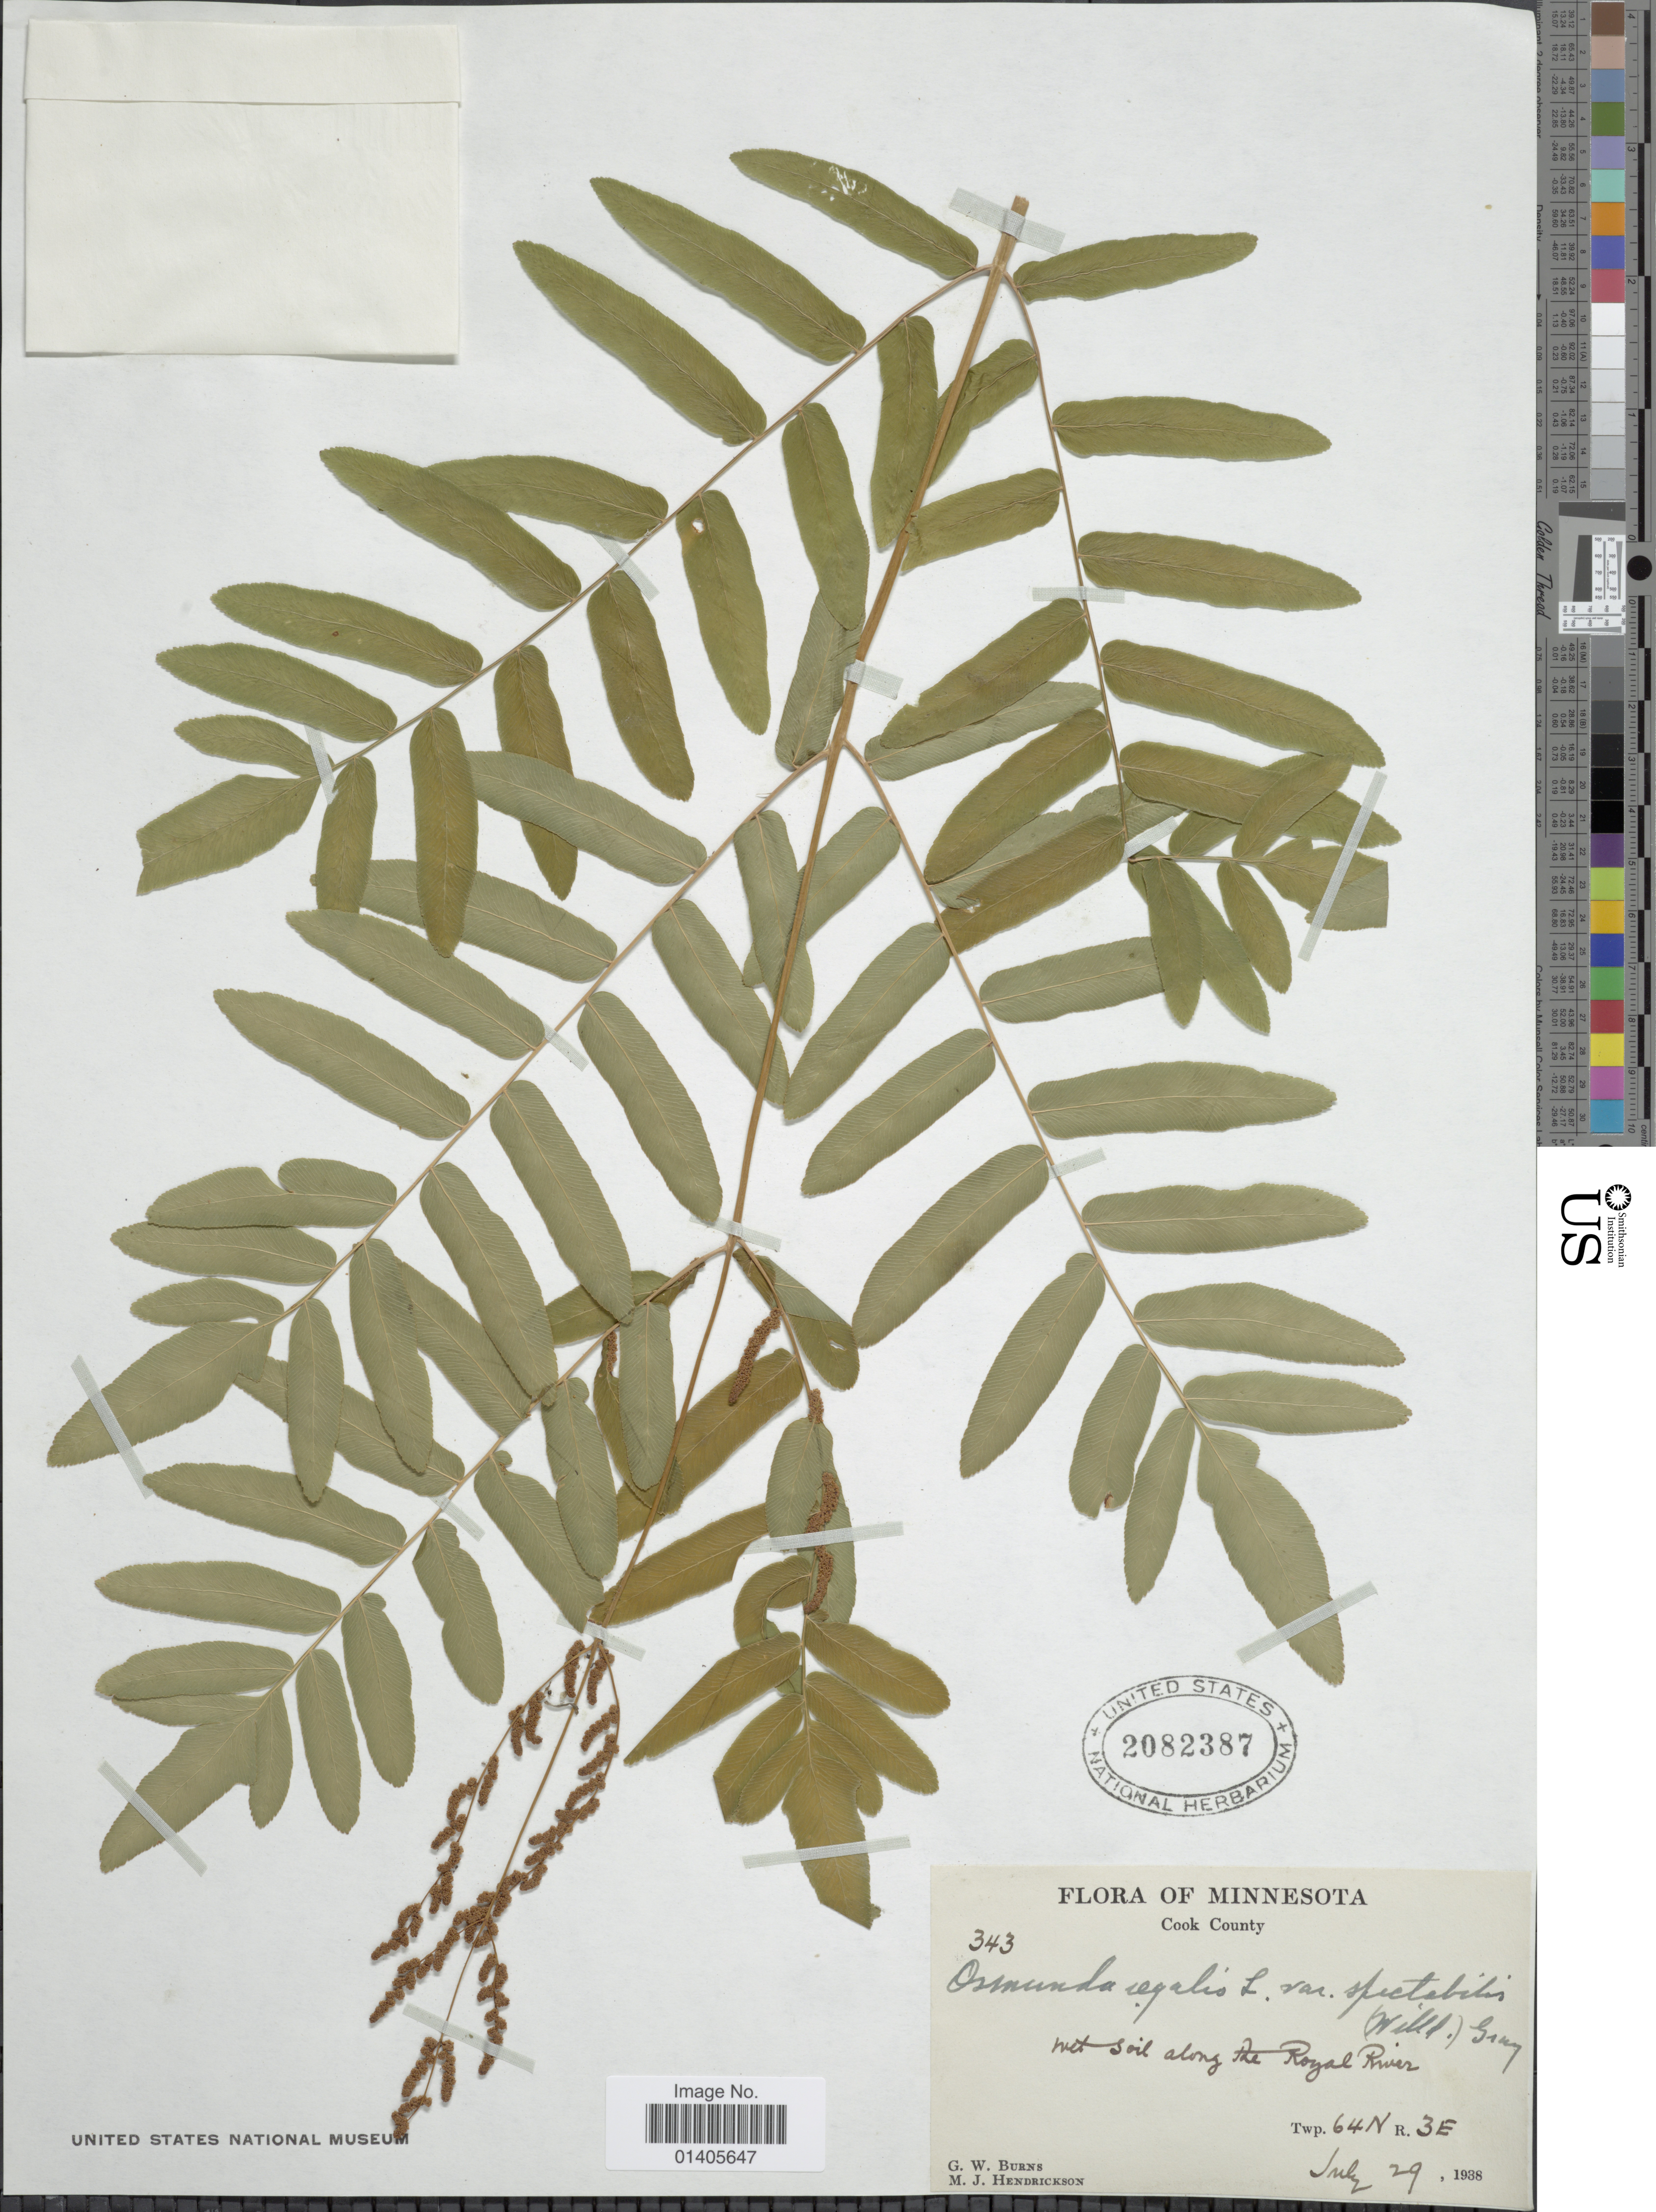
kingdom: Plantae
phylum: Tracheophyta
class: Polypodiopsida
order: Osmundales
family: Osmundaceae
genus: Osmunda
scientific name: Osmunda regalis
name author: L.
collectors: G. Burns & M. Hendrickson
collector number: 343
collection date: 1938-07-29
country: United States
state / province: Minnesota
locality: Cook County, Wet soil along The Royal River Twp. 64N R3E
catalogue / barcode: US 2082387